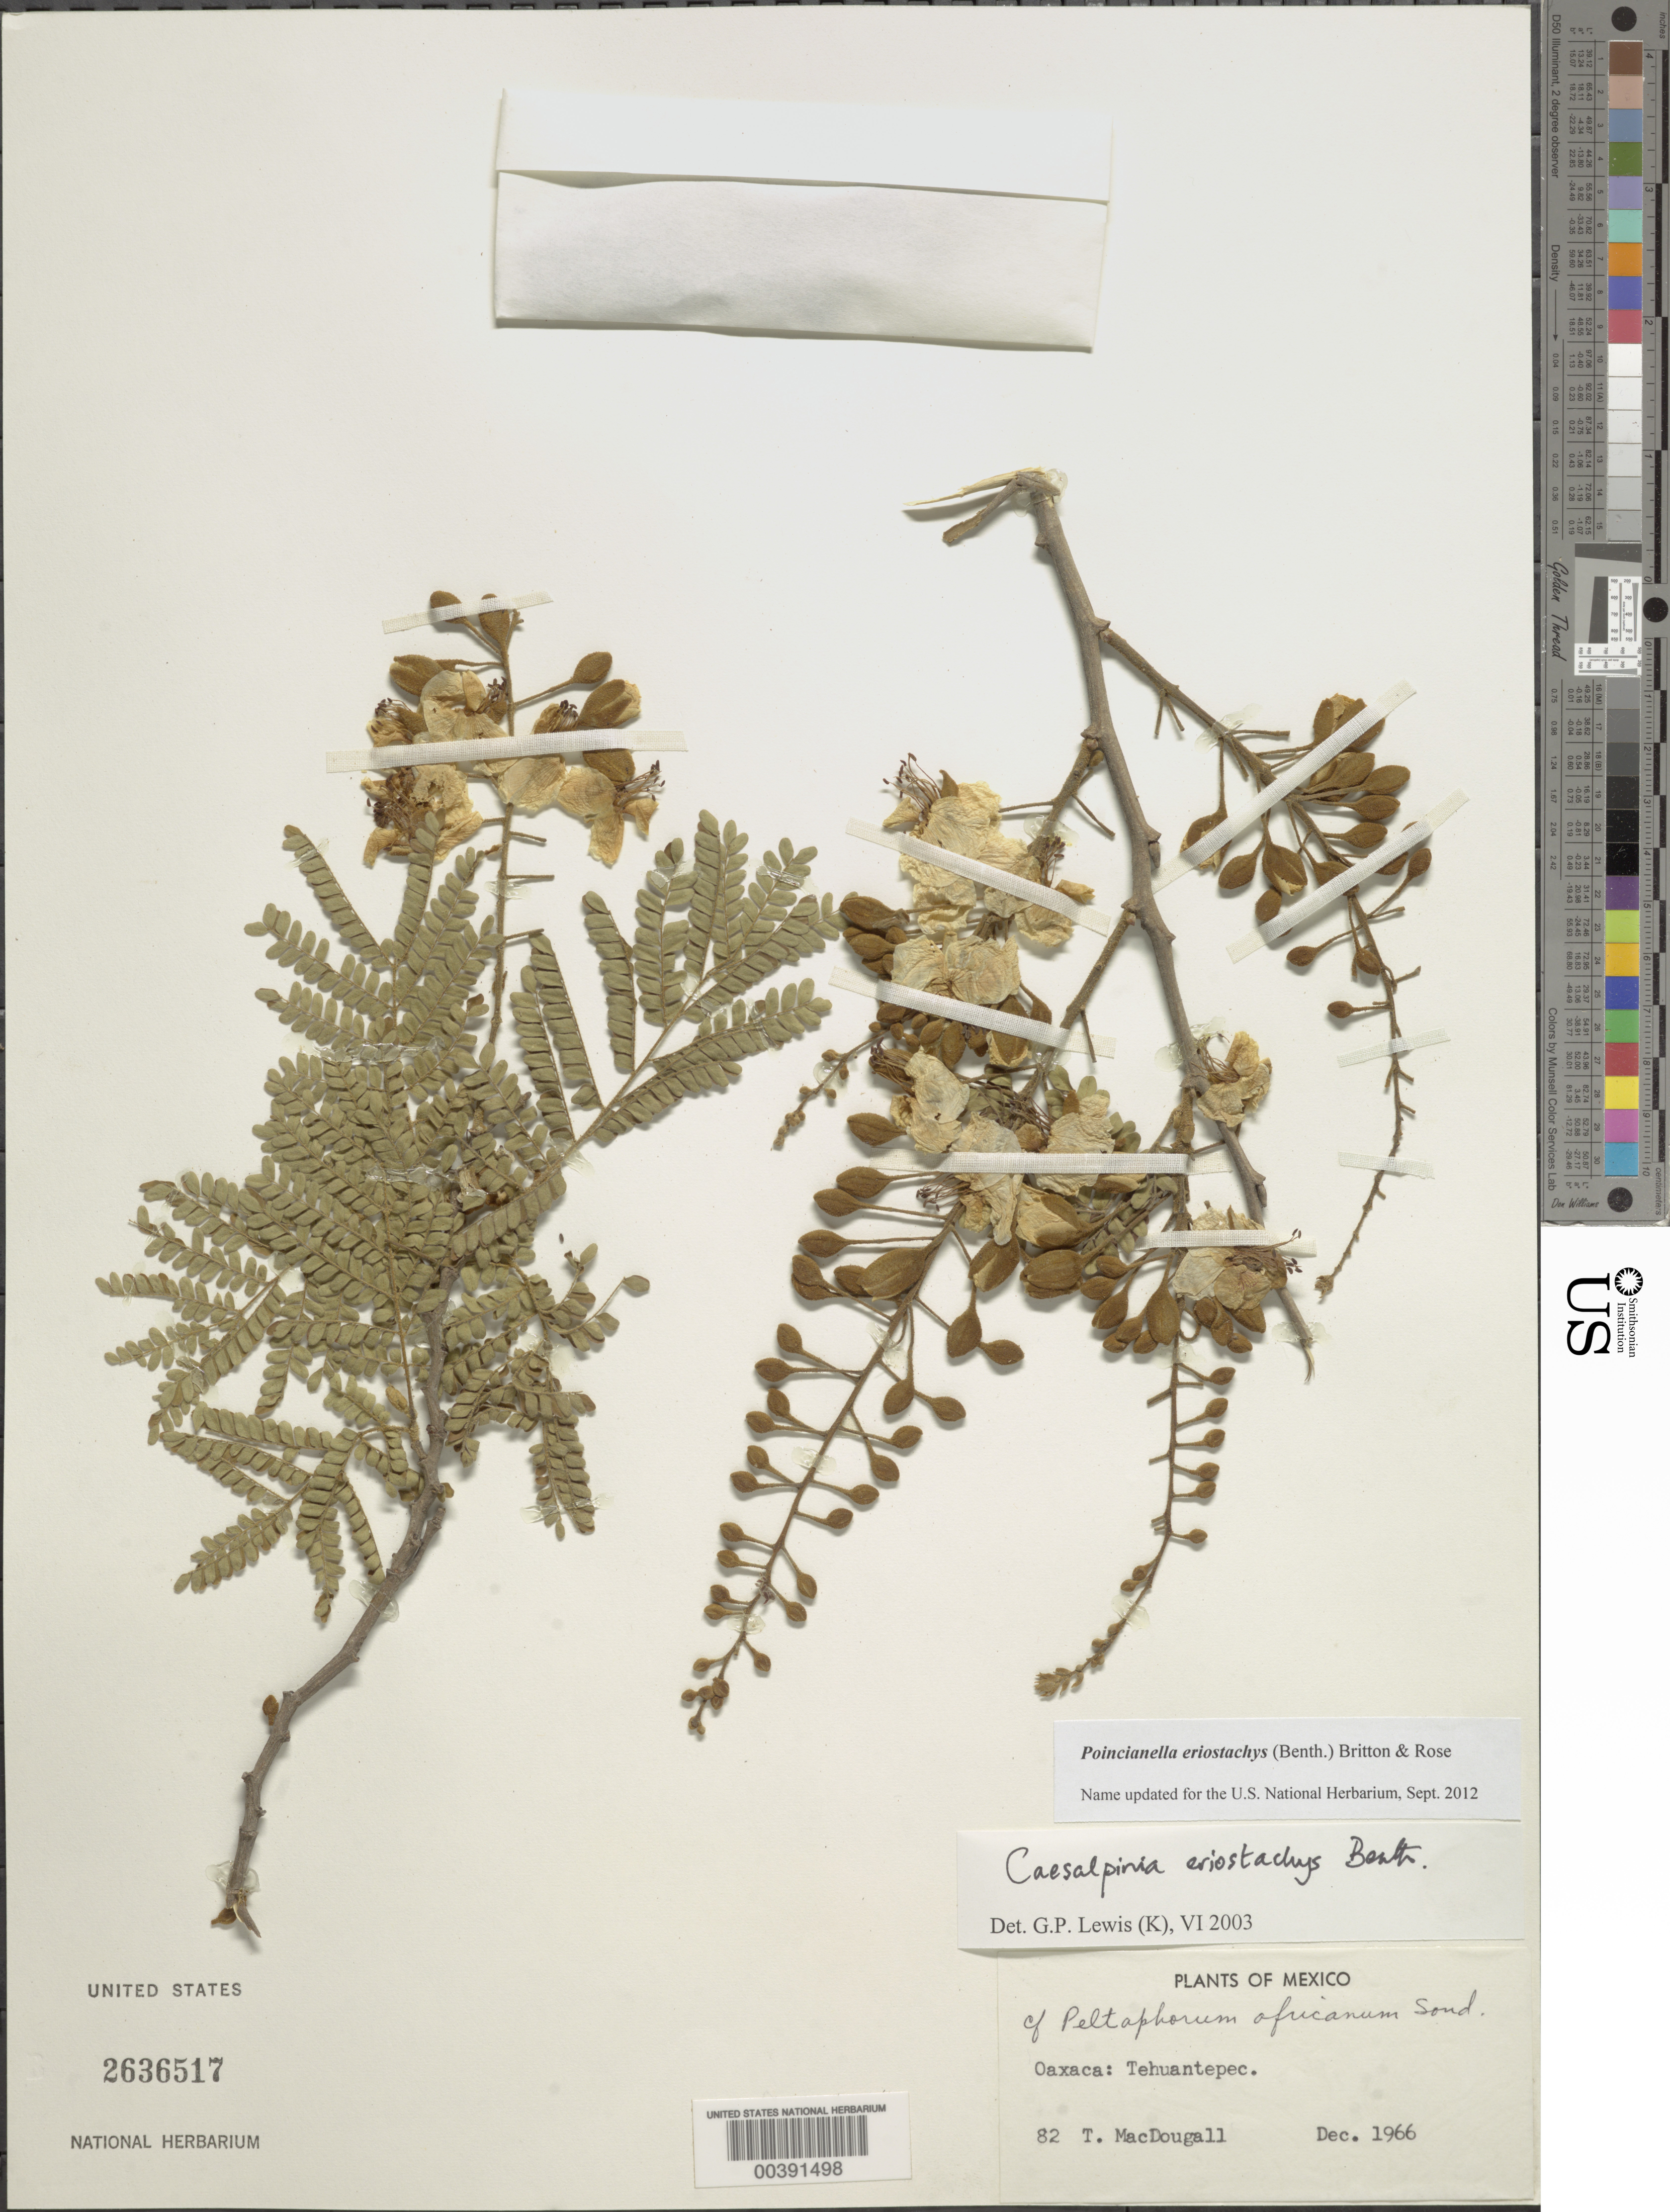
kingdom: Plantae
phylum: Tracheophyta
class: Magnoliopsida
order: Fabales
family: Fabaceae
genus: Cenostigma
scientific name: Cenostigma eriostachys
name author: (Benth.) Gagnon & G.P. Lewis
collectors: T. Macdougall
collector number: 82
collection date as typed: Dec 1966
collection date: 1966-12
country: Mexico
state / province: Oaxaca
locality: Tehuantepec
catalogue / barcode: US 2636517